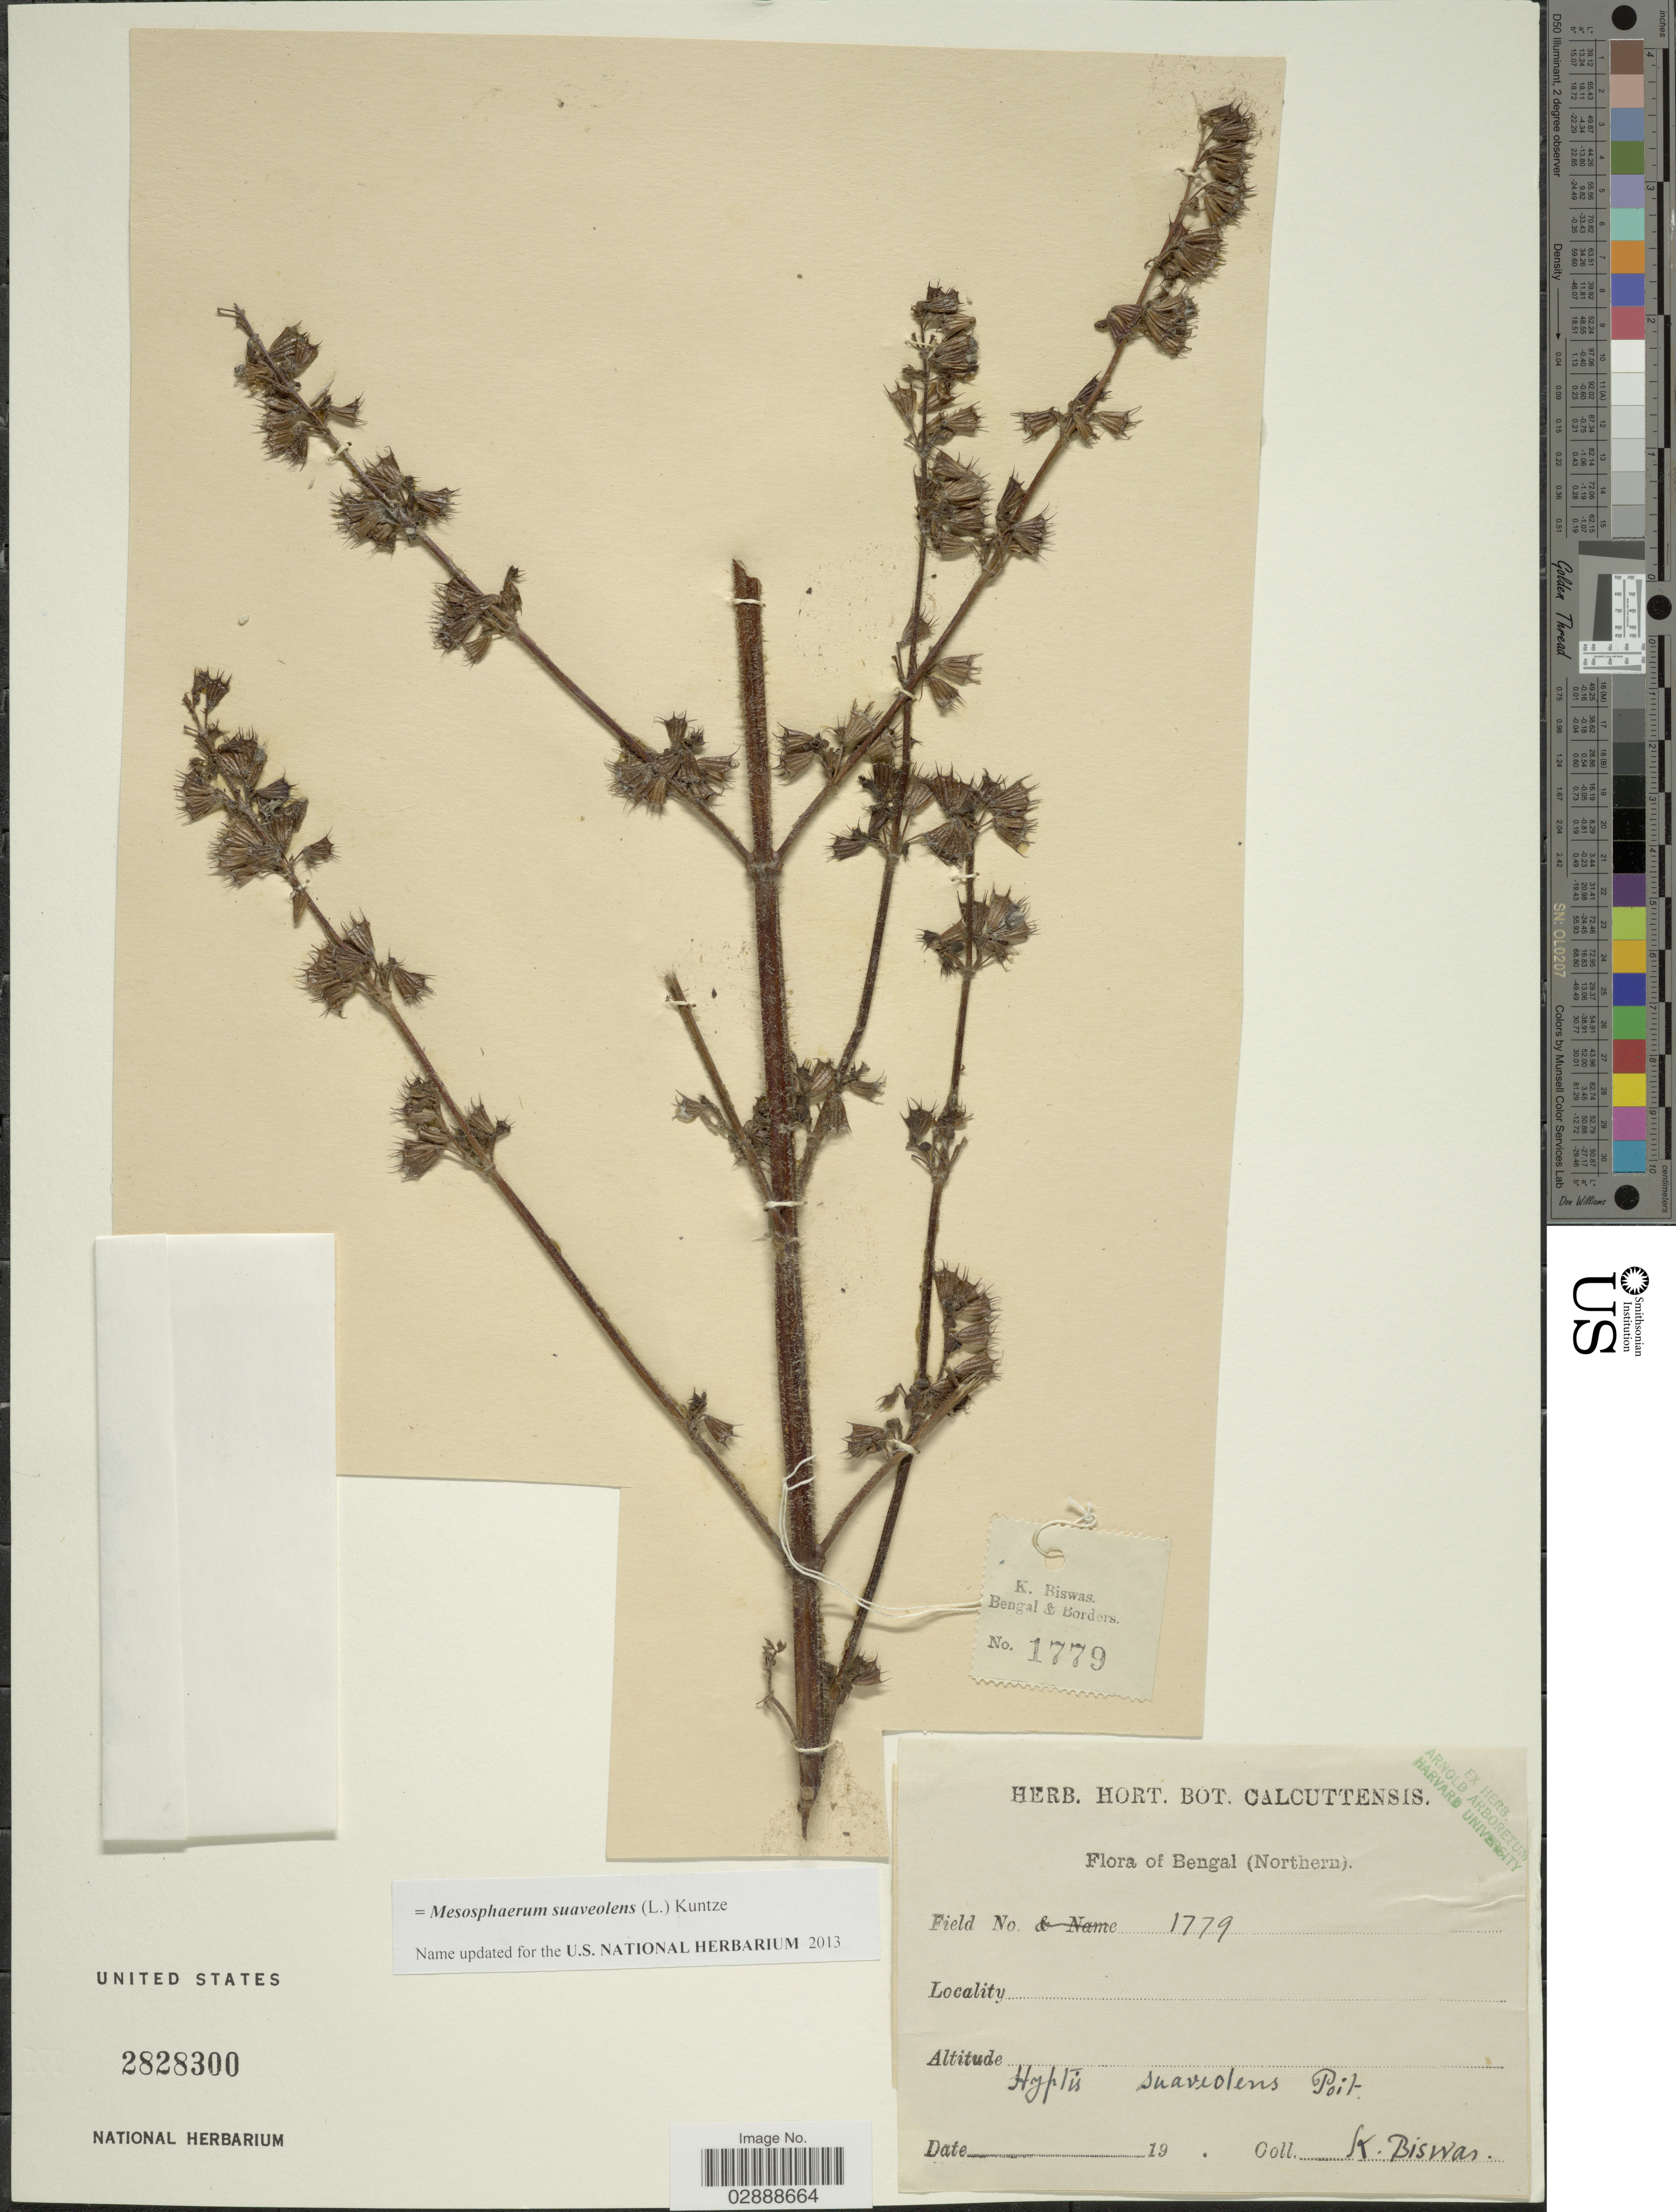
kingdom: Plantae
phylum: Tracheophyta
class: Magnoliopsida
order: Lamiales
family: Lamiaceae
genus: Mesosphaerum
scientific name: Mesosphaerum suaveolens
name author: (L.) Kuntze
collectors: K. Biswas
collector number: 1779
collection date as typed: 19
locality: Bengal (Northern).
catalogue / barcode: US 2828300